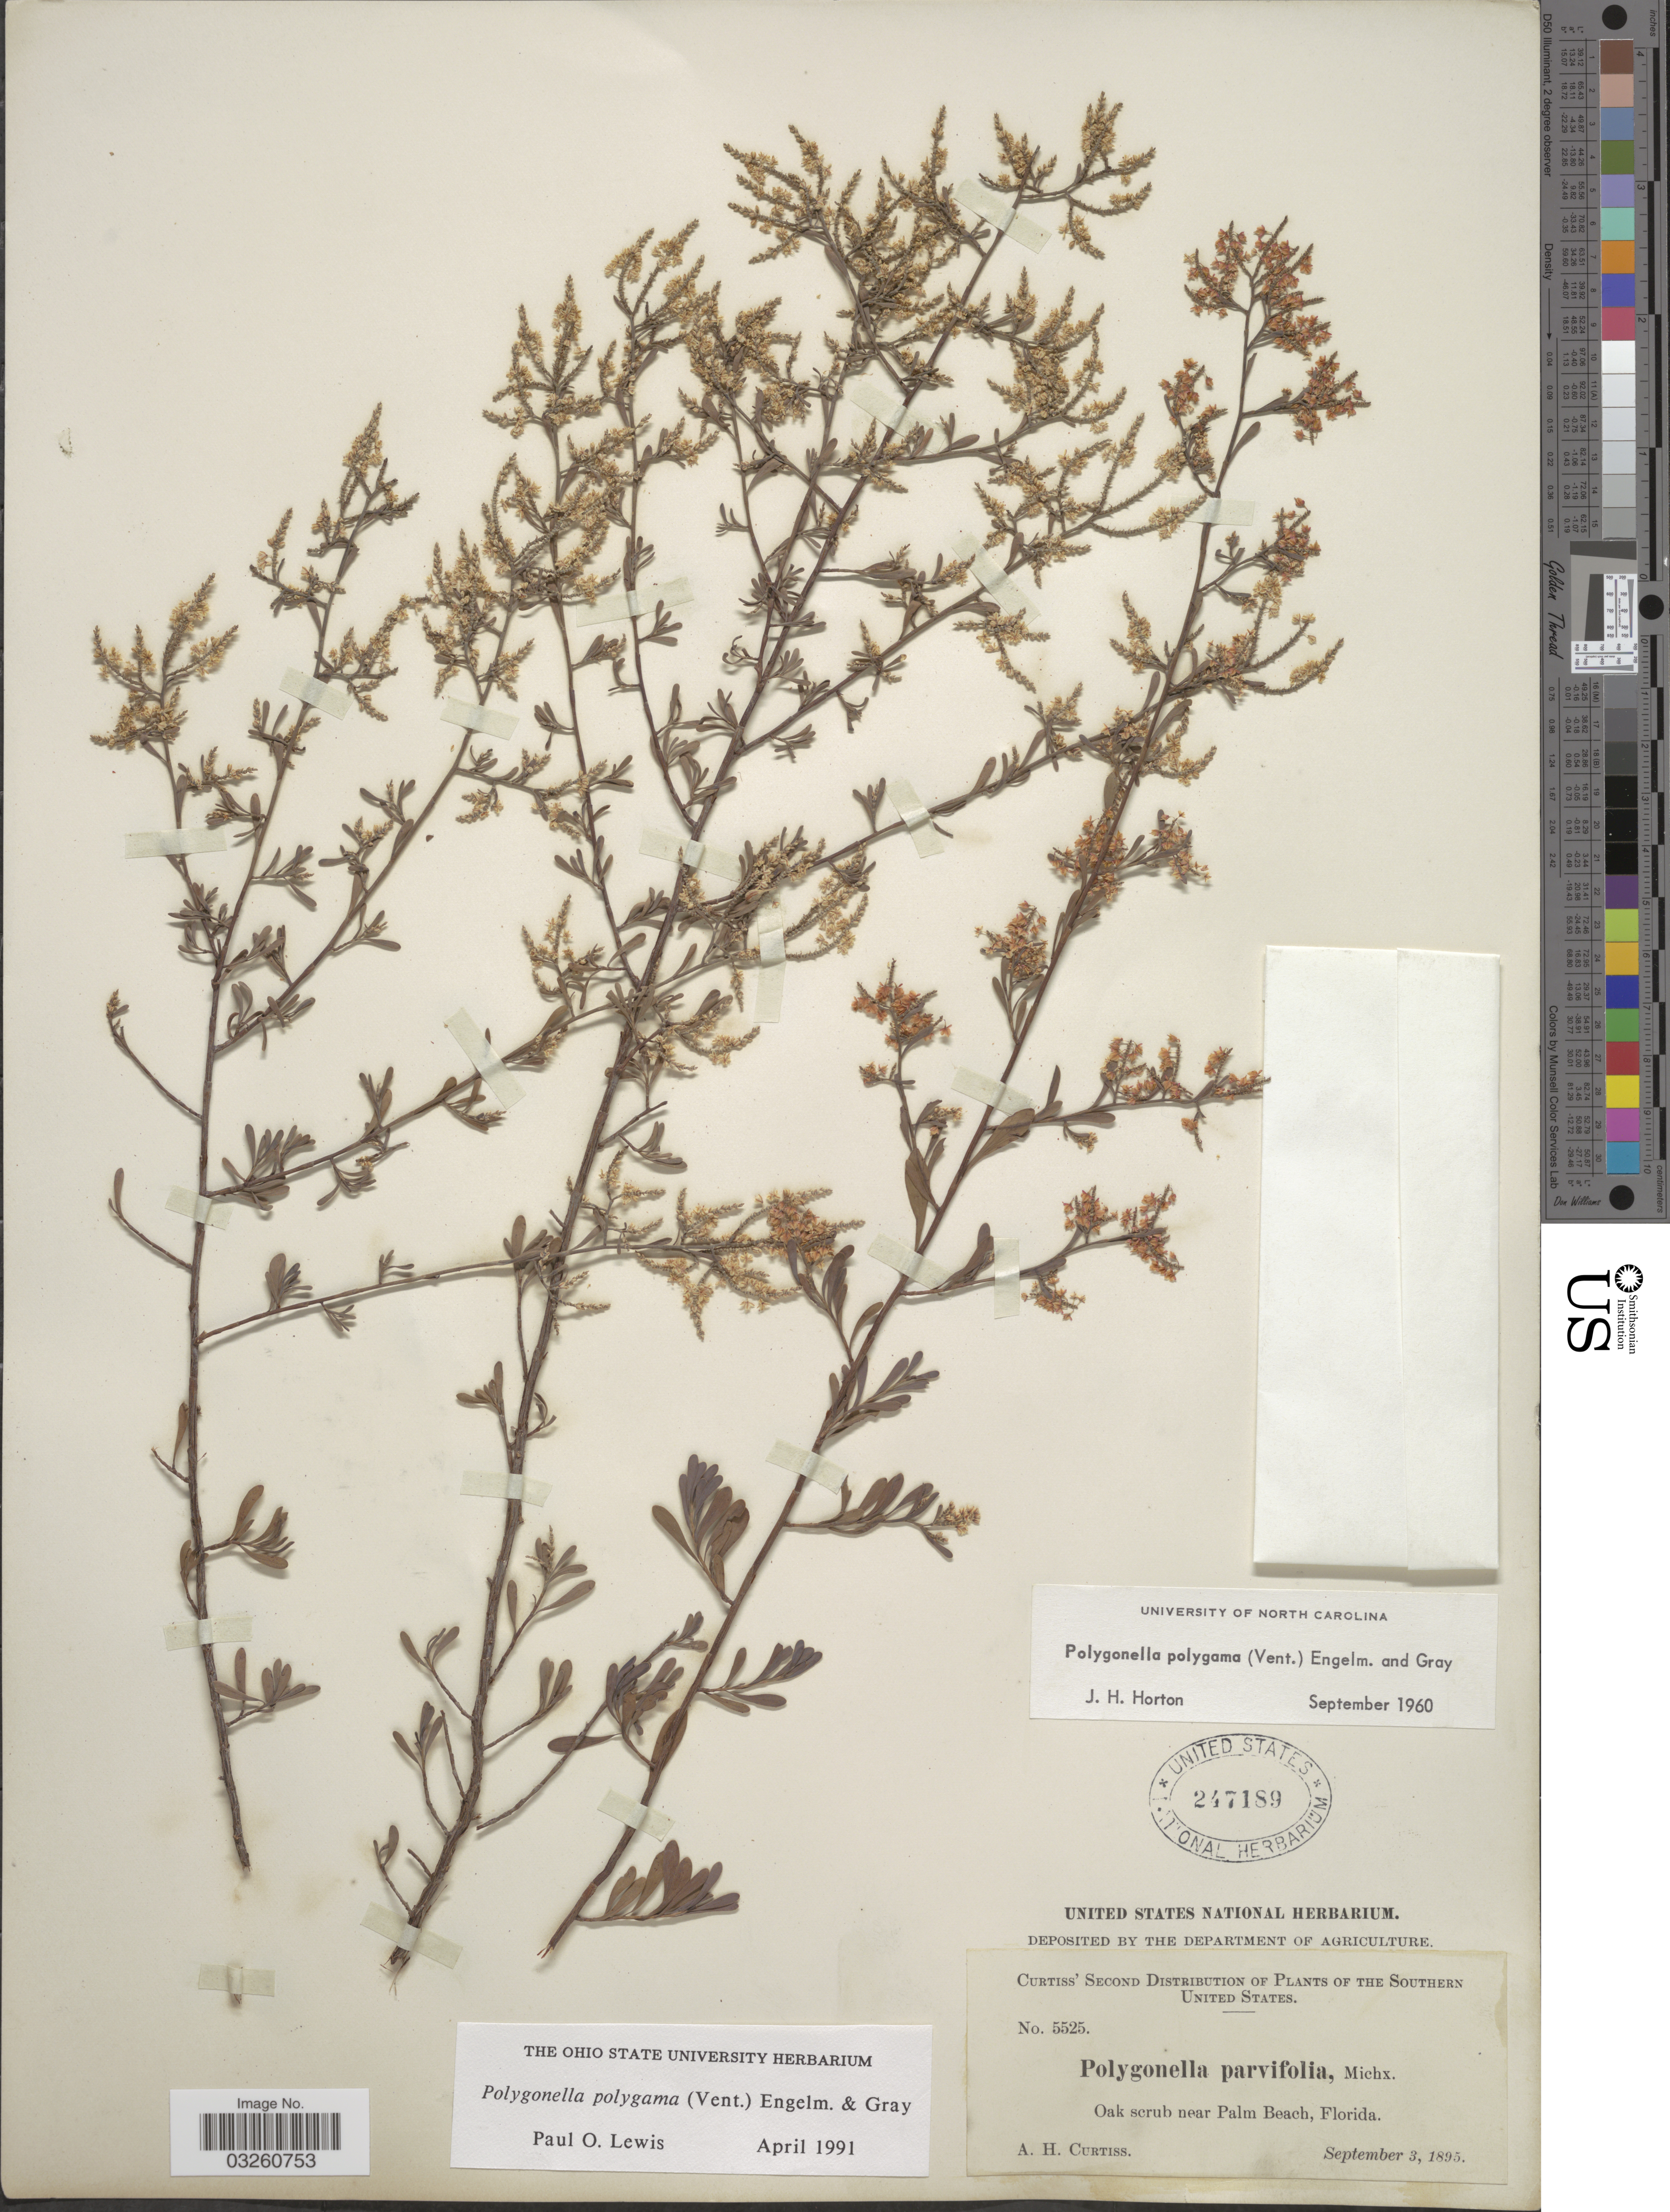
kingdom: Plantae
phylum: Tracheophyta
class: Magnoliopsida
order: Caryophyllales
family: Polygonaceae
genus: Polygonella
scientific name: Polygonella polygama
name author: (Vent.) Engelm. & A. Gray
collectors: A. H. Curtiss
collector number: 5525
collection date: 1895-09-03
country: United States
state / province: Florida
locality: Southern United States. Oak scrub near Palm Beach.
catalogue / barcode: US 247189